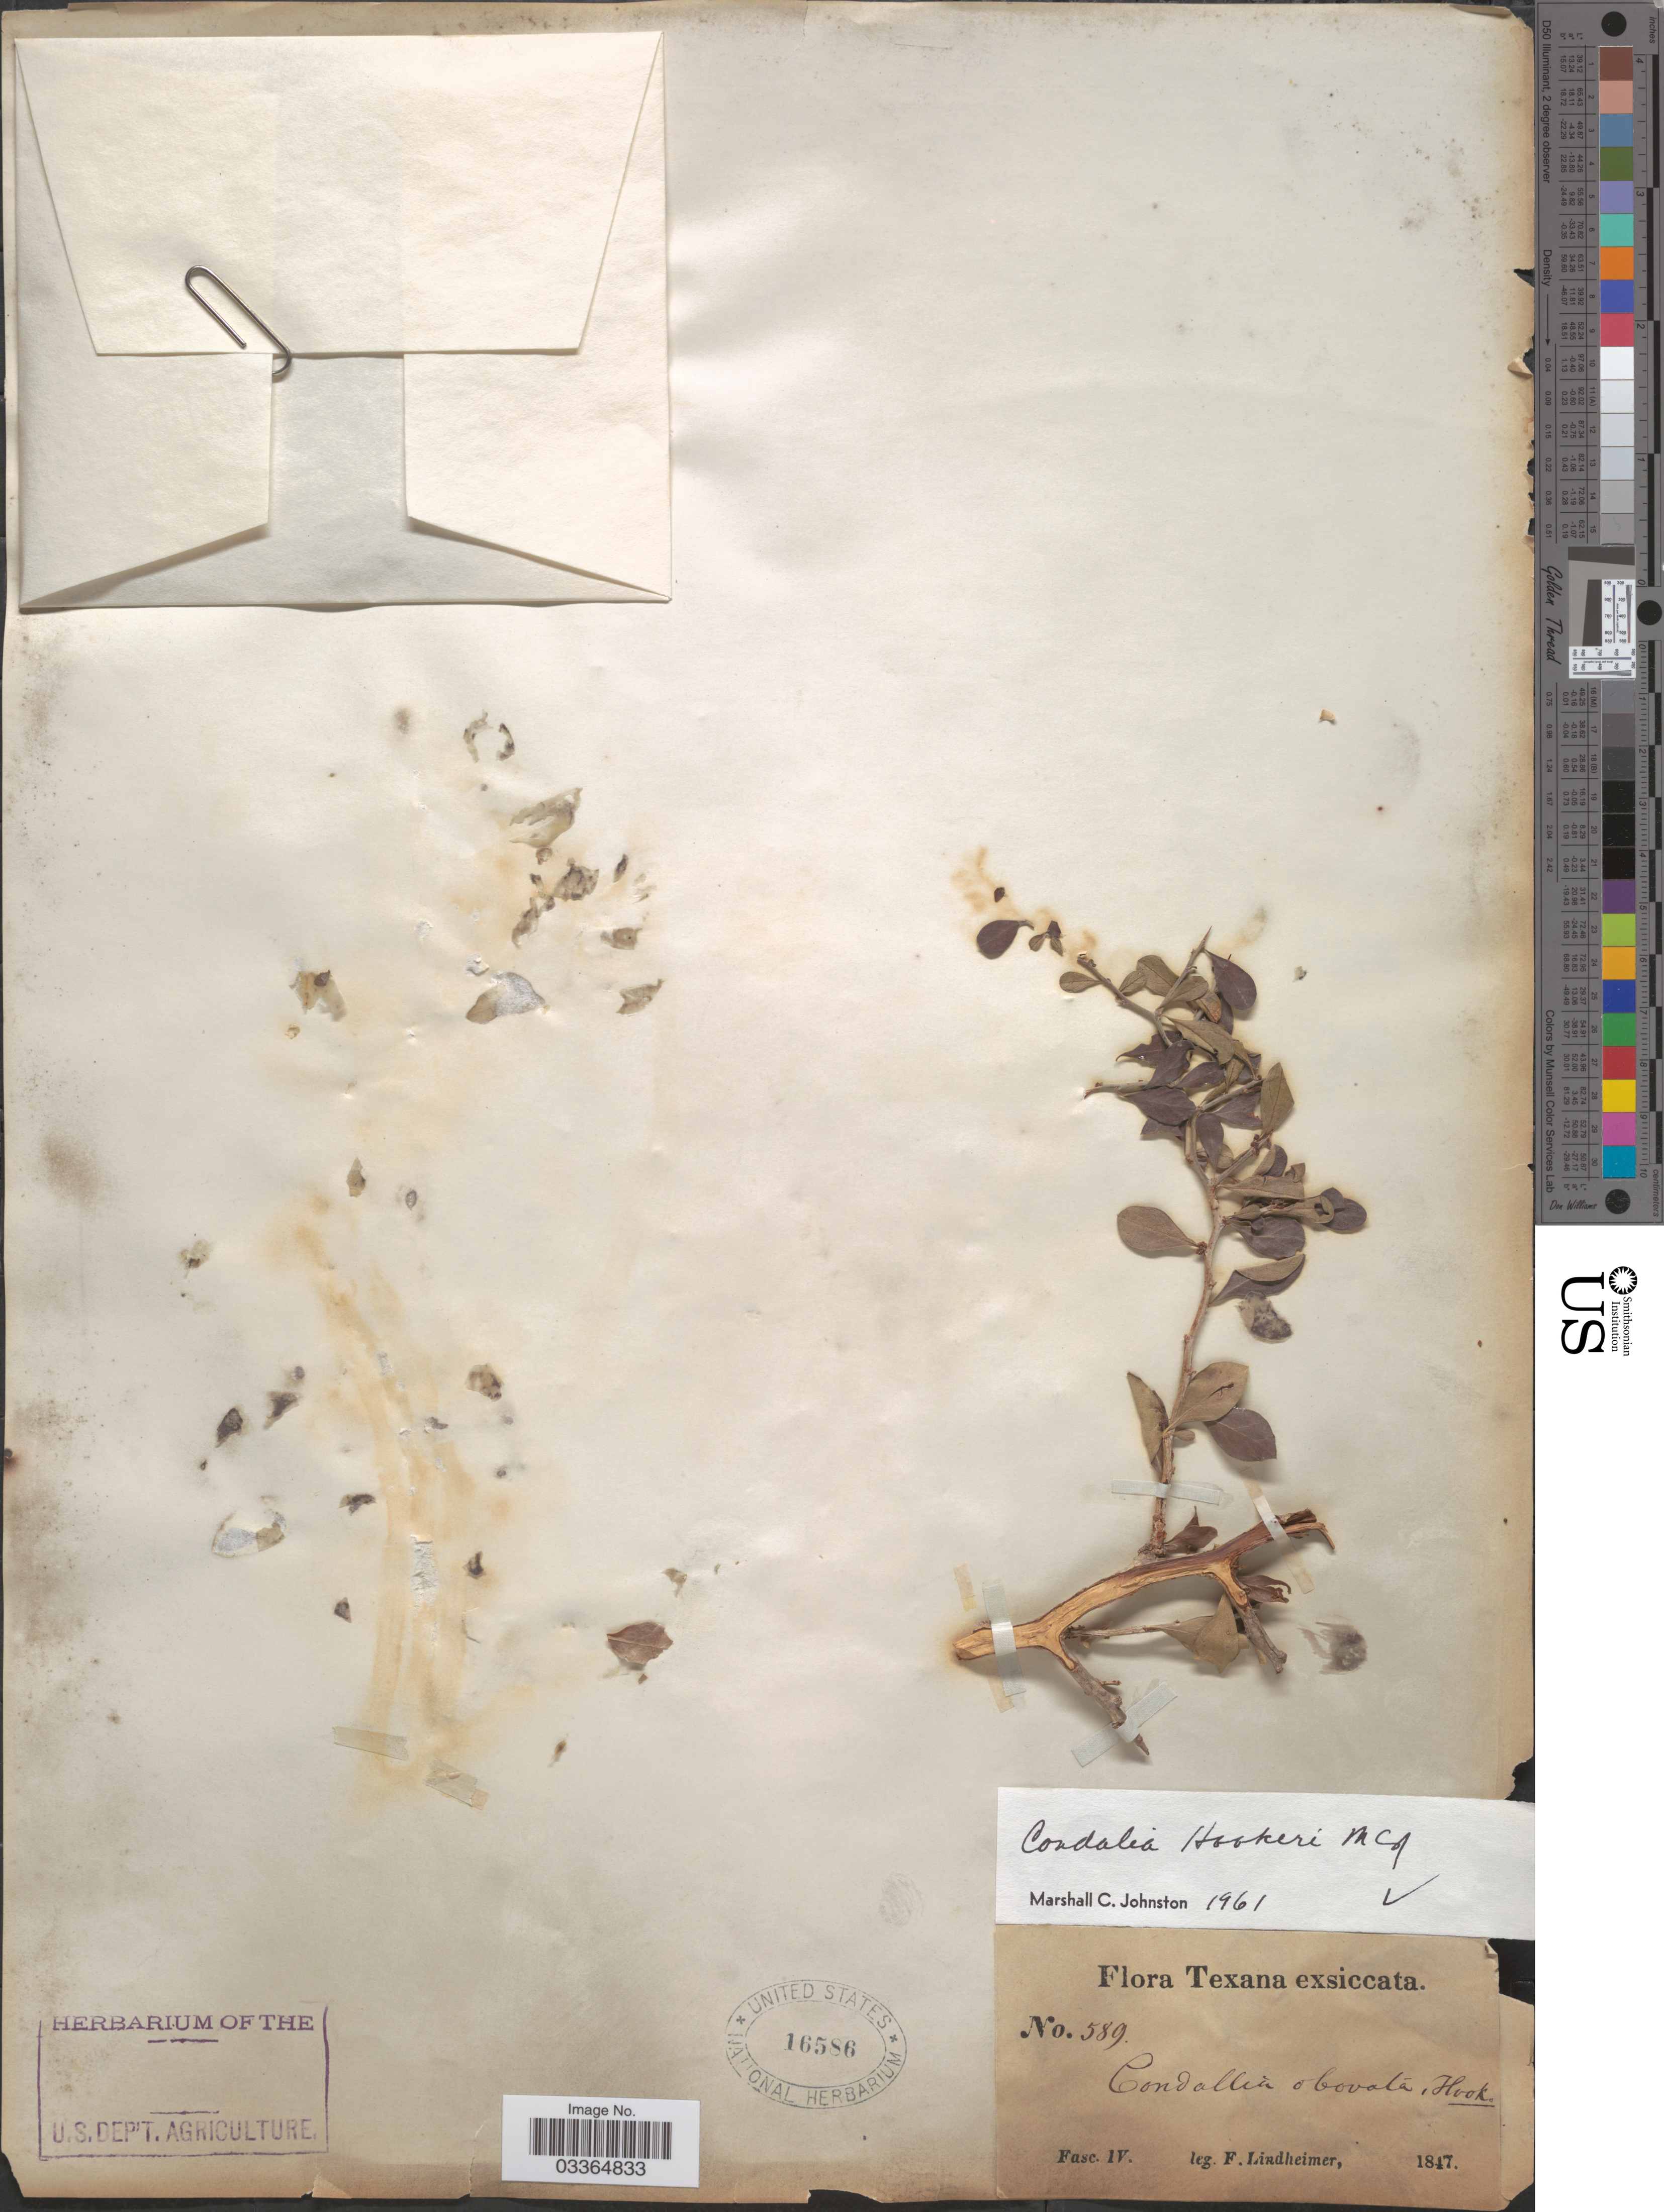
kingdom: Plantae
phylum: Tracheophyta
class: Magnoliopsida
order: Rosales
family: Rhamnaceae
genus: Condalia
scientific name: Condalia hookeri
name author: M.C. Johnst.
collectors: F. Lindheimer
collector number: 589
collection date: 1847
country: United States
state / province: Texas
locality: Fase IV. [unsure placement]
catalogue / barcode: US 16586